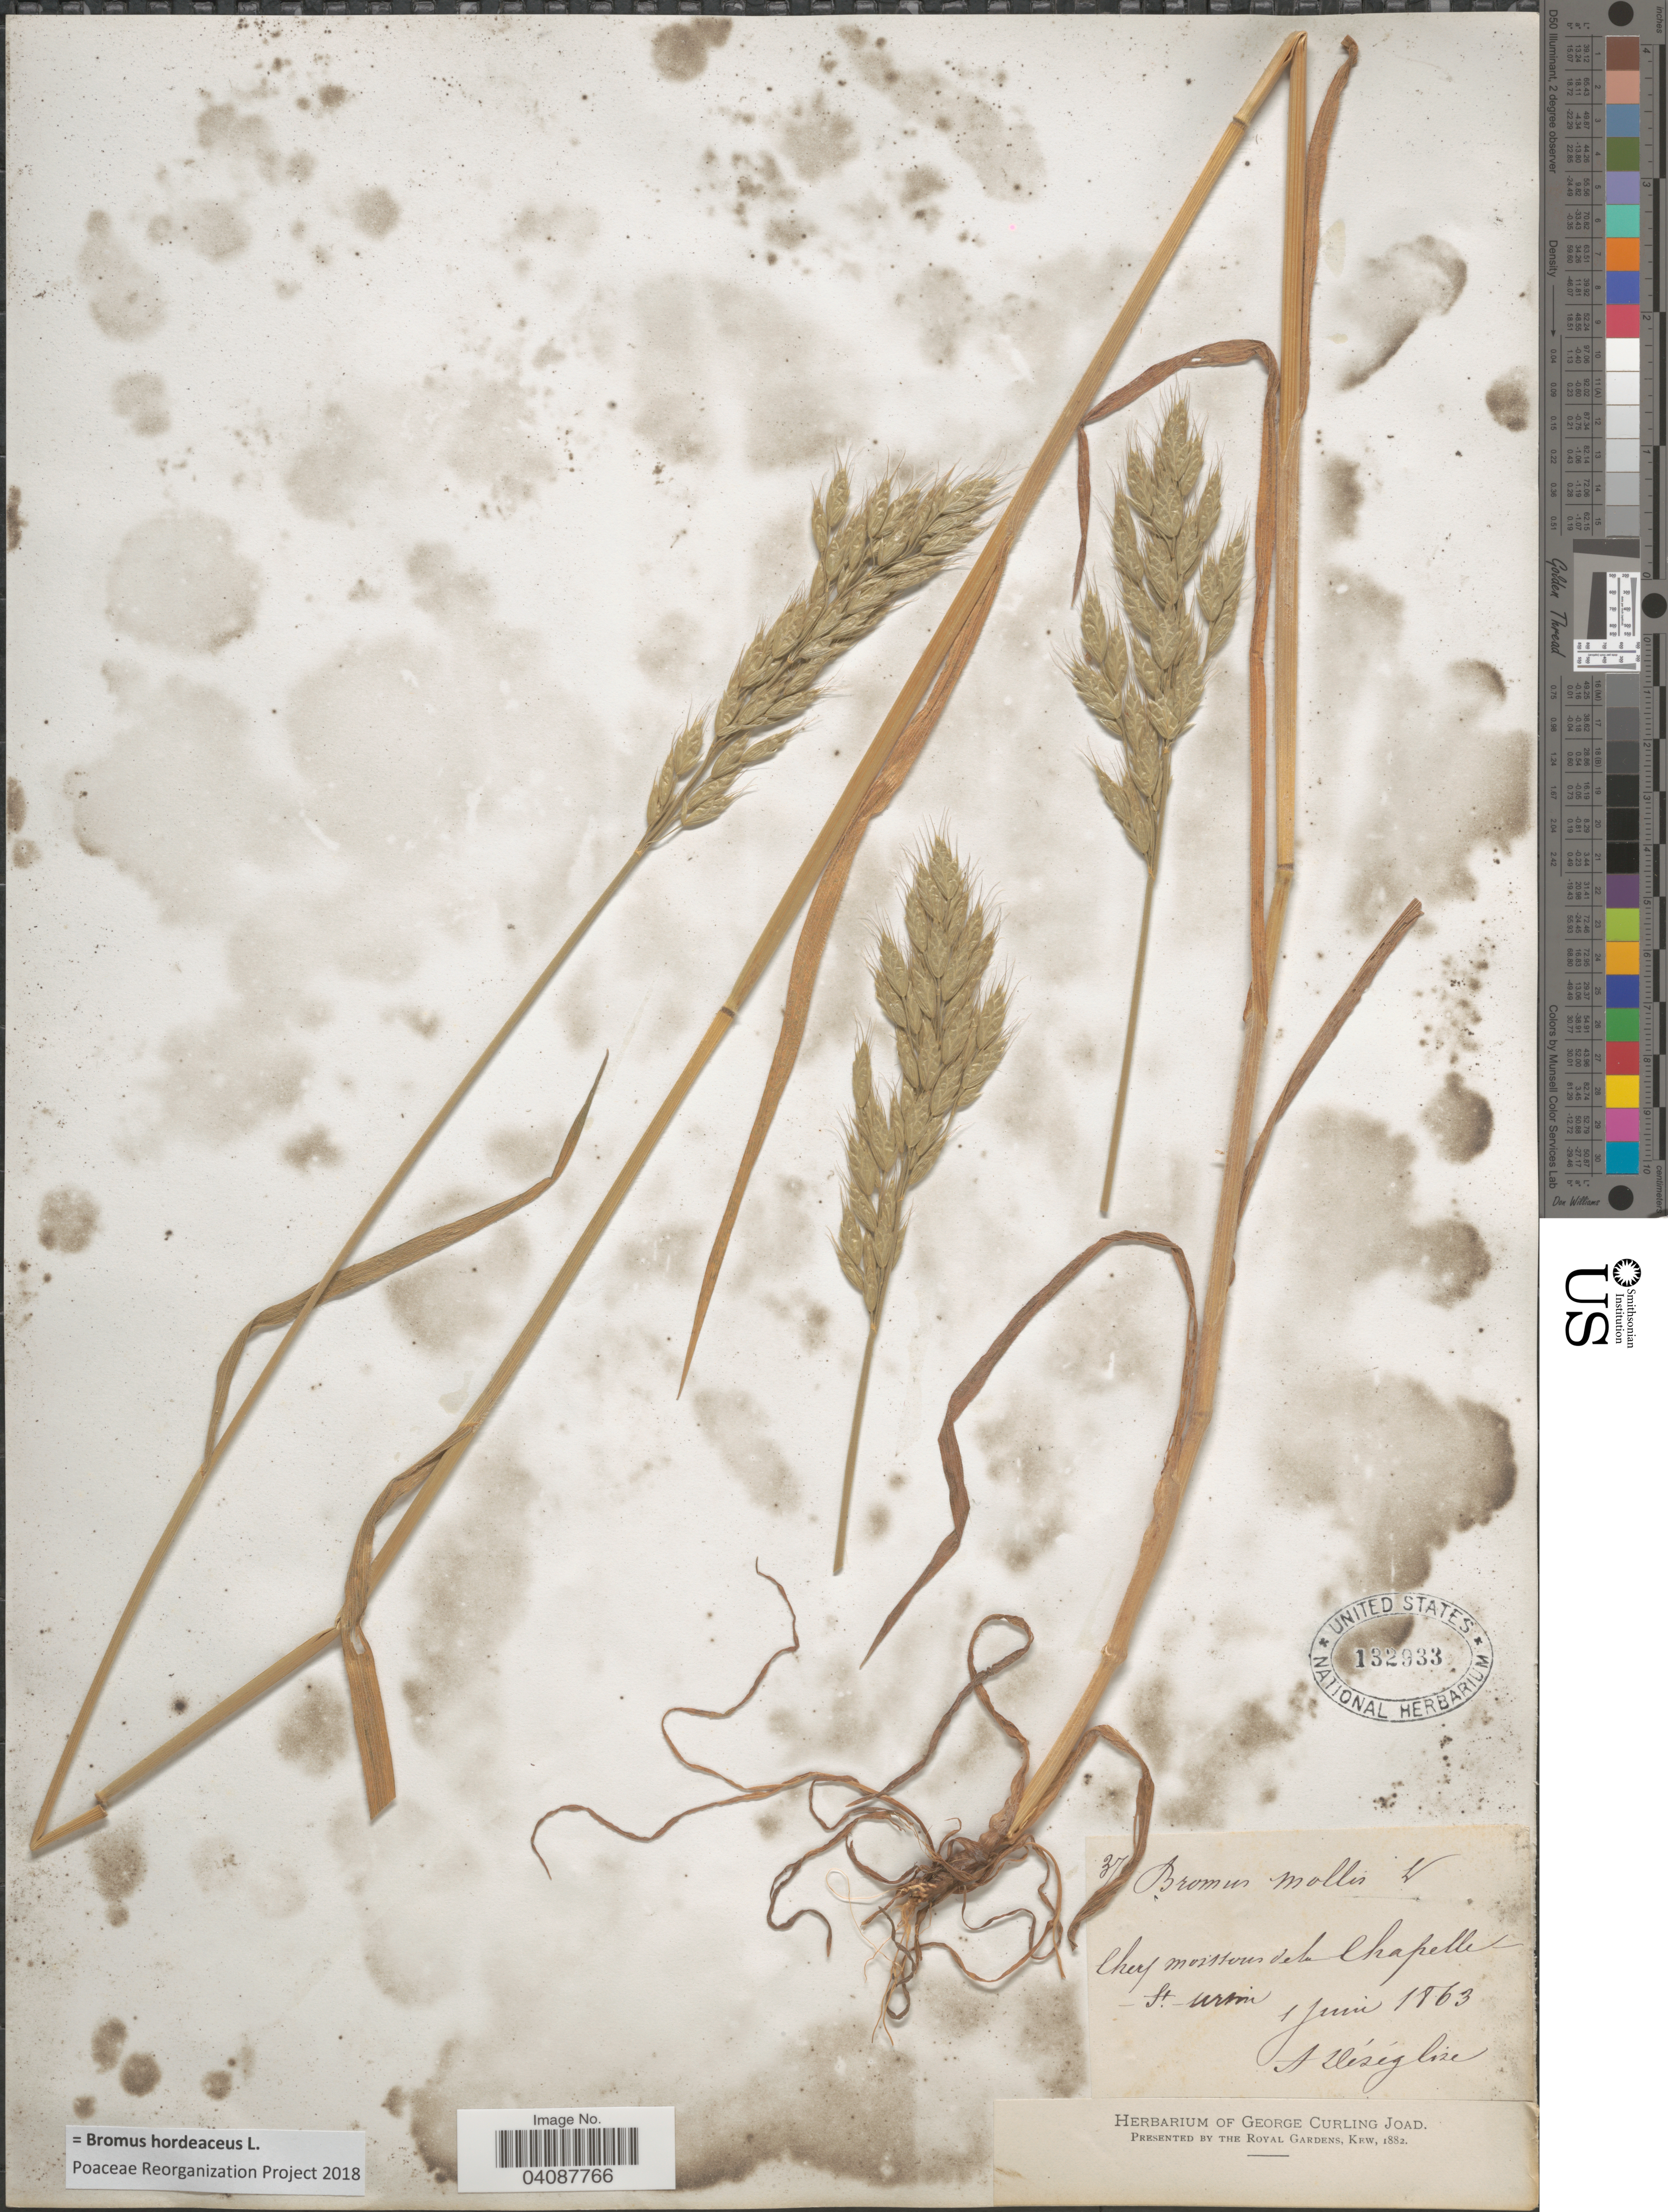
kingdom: Plantae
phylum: Tracheophyta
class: Liliopsida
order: Poales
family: Poaceae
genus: Bromus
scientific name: Bromus hordeaceus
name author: L.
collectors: A. Deseglise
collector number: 37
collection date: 1863-06-01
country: France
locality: Chers moisseres de la Chapelle - St. urim.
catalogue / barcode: US 132933